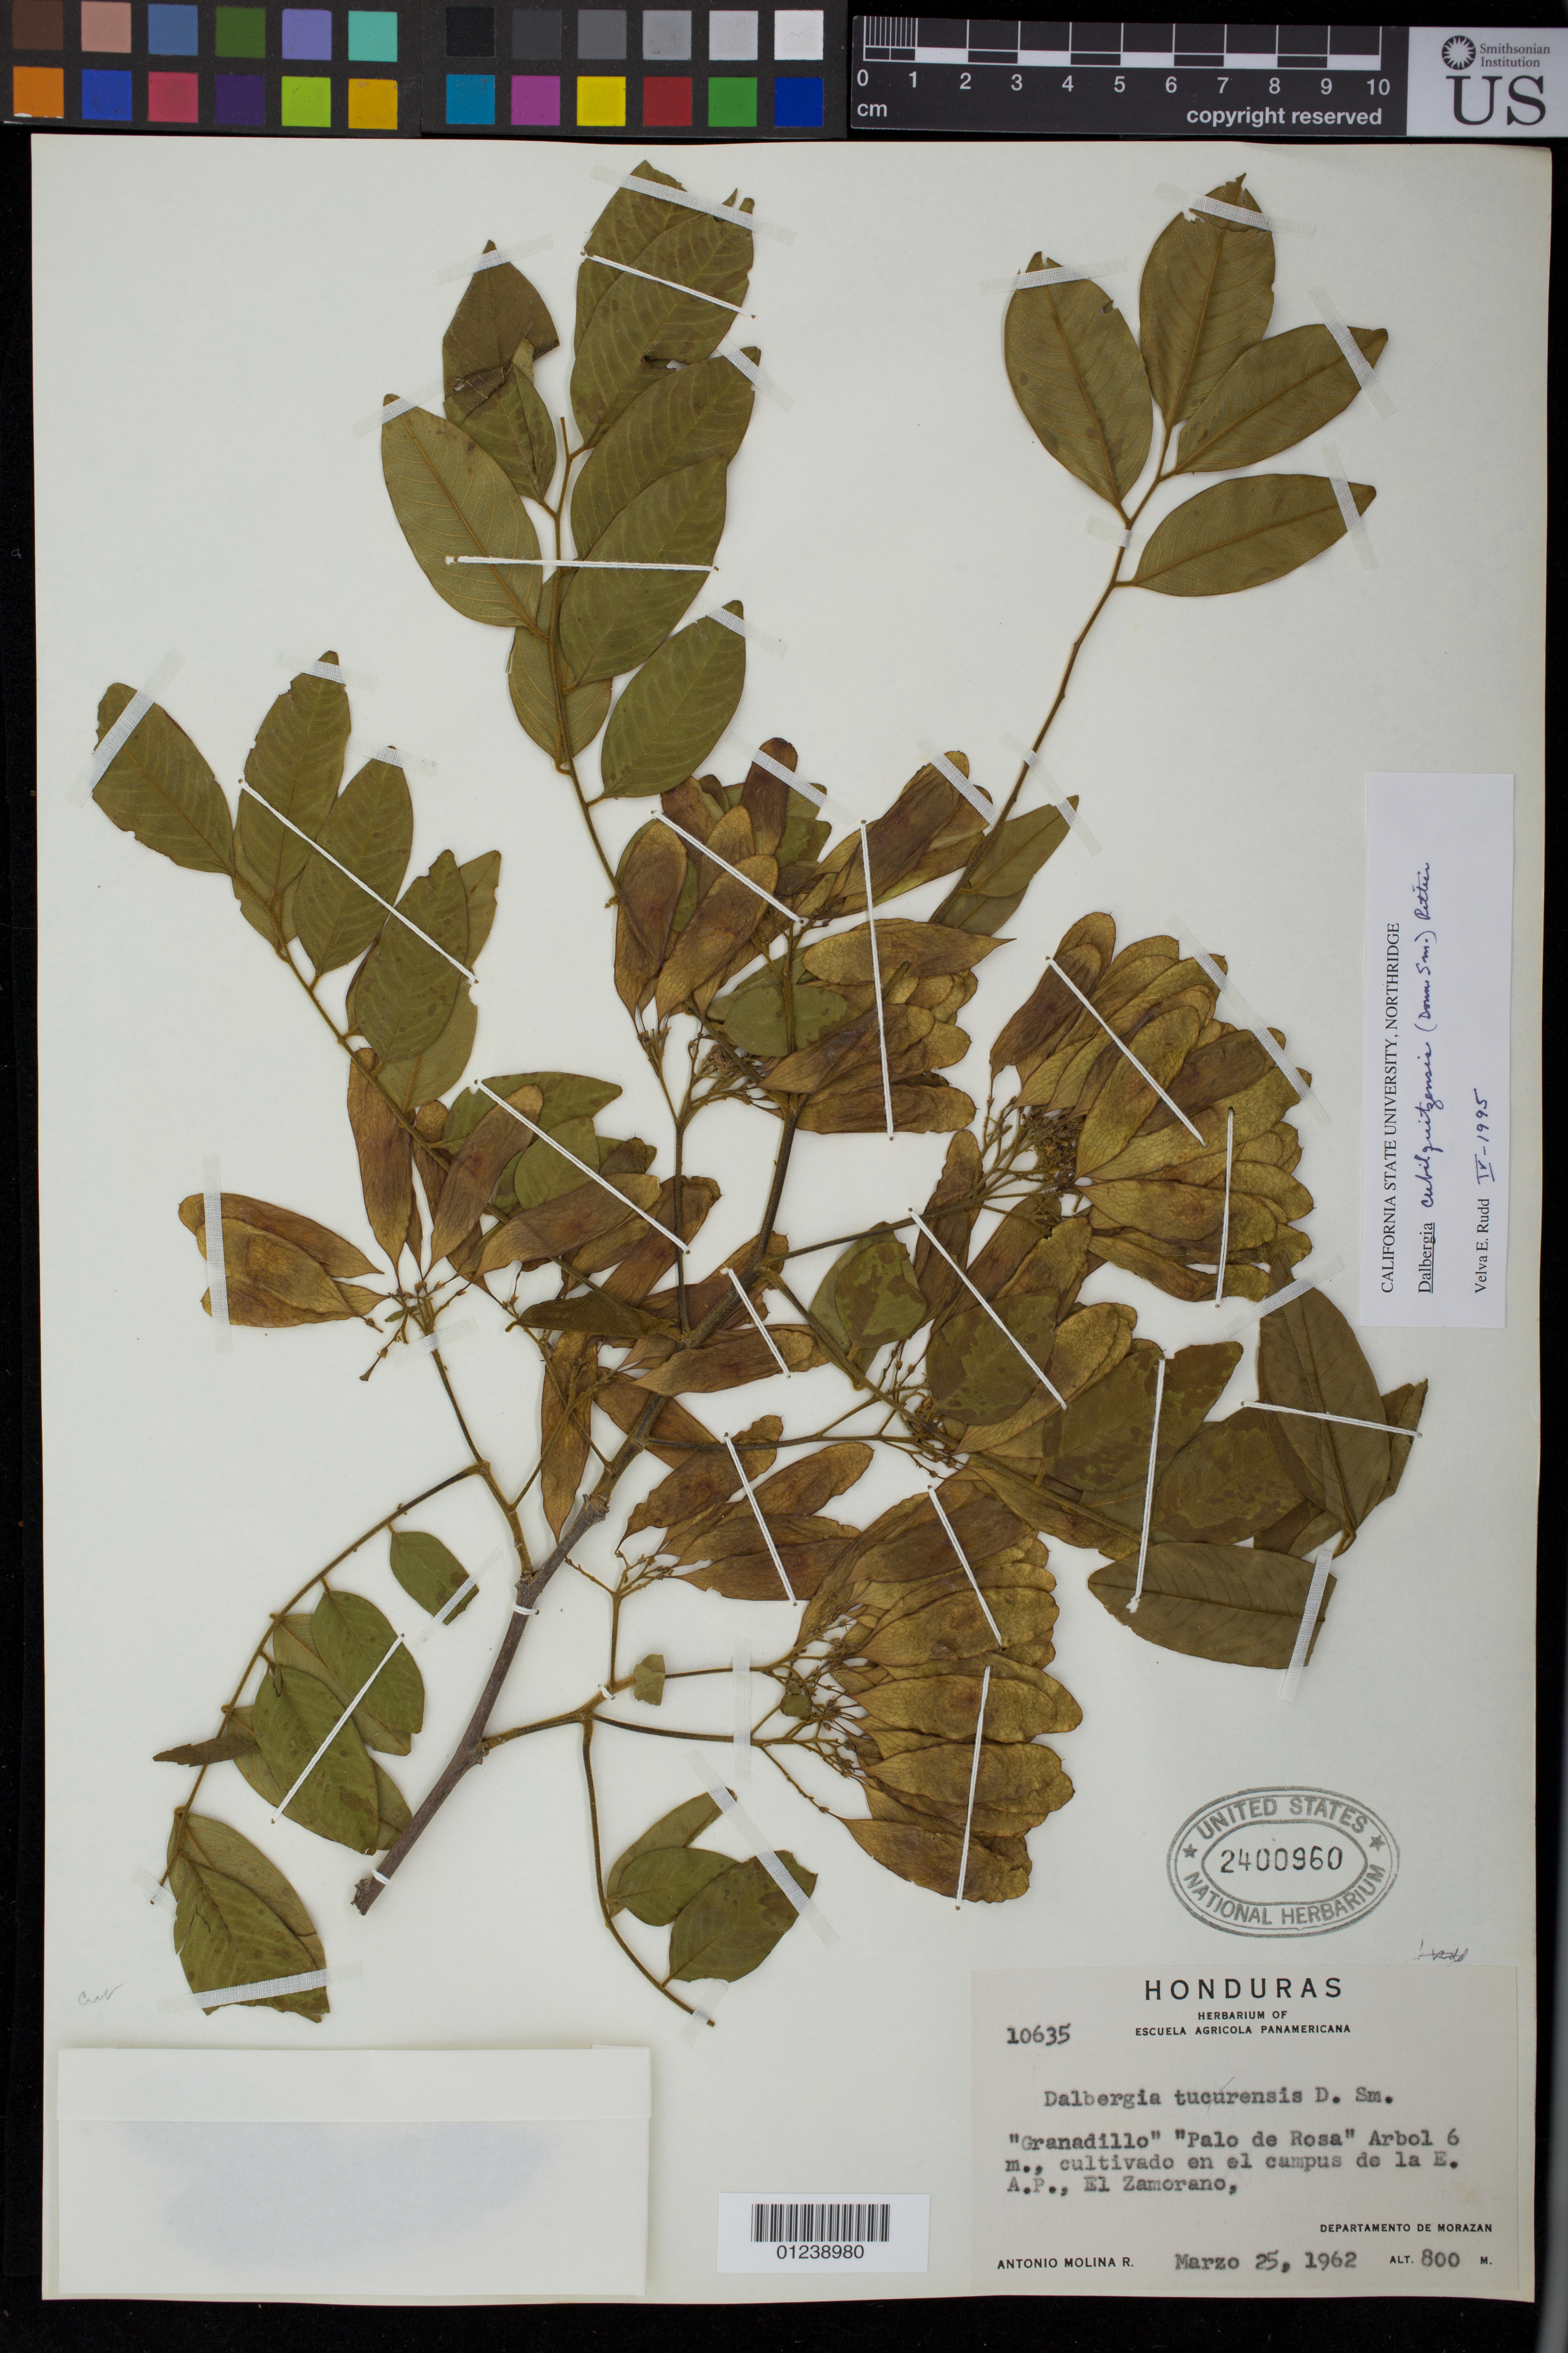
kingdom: Plantae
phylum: Tracheophyta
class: Magnoliopsida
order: Fabales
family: Fabaceae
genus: Dalbergia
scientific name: Dalbergia cubilquitzensis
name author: (Donn. Sm.) Pittier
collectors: A. Molina R.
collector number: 10635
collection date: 1962-03-25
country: Honduras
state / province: Fco. Morazán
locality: Cultivado en el campus de la E.A.P., El Zamorano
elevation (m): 800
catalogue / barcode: US 2400960